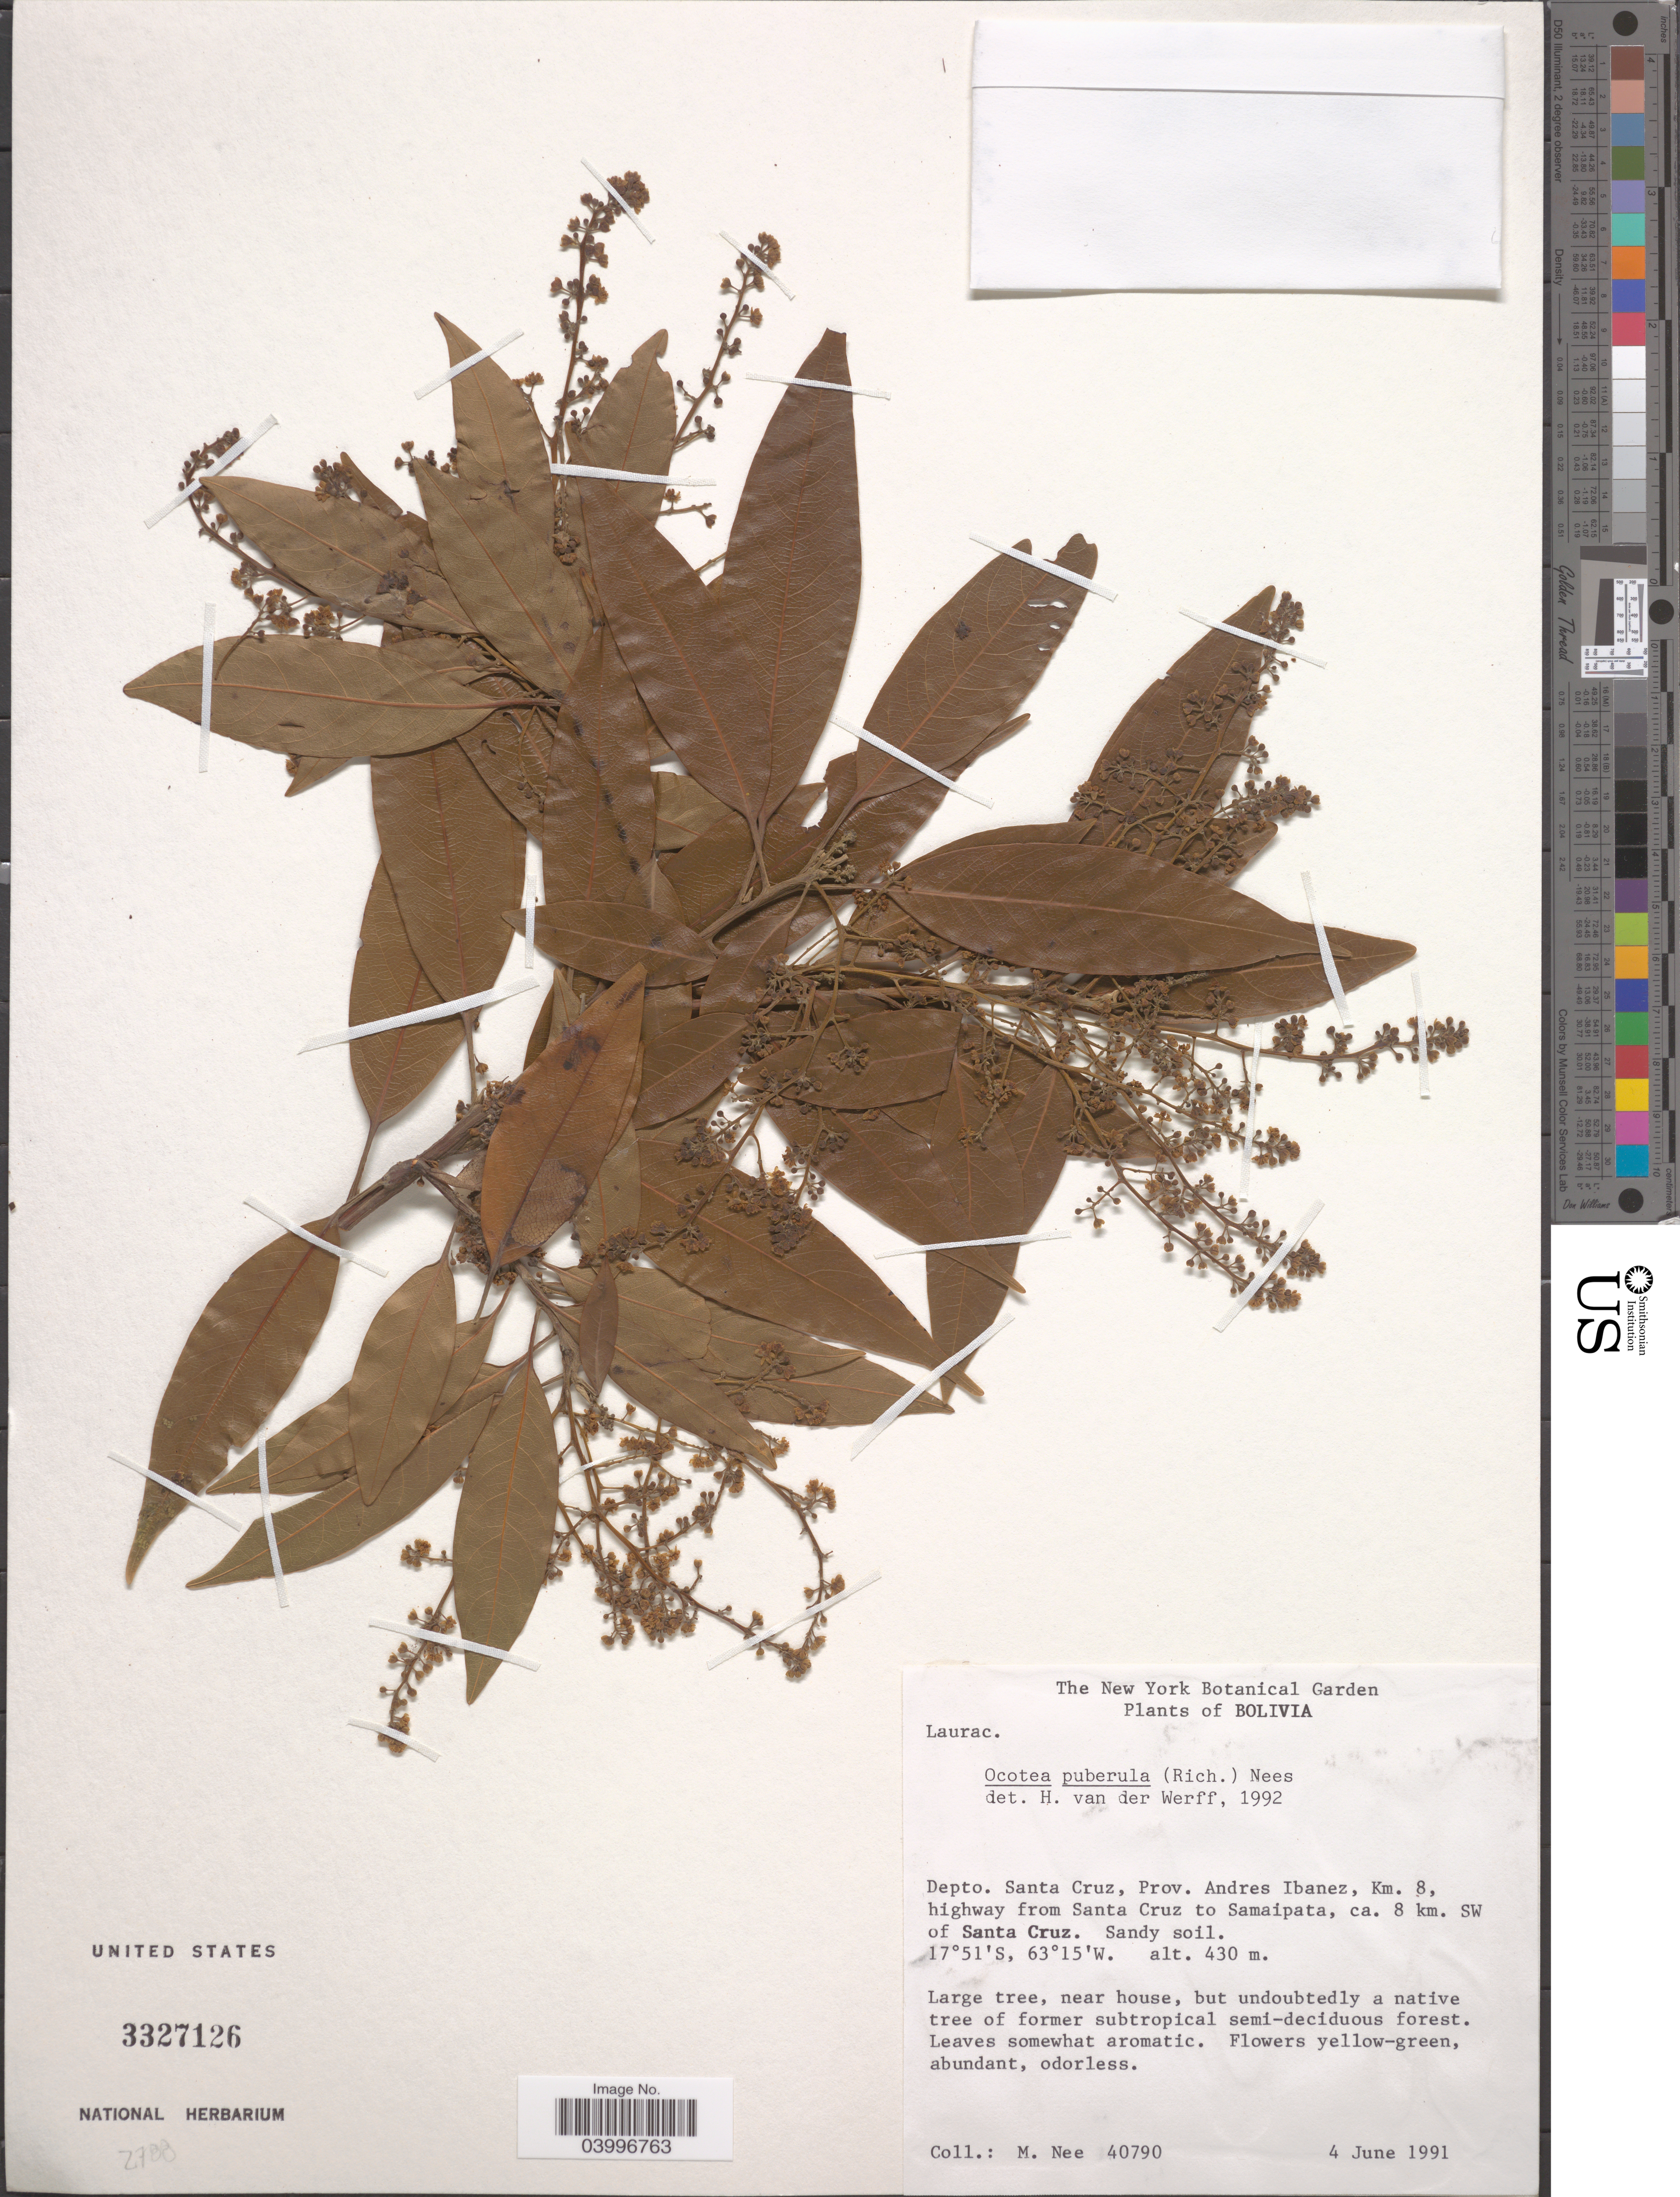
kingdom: Plantae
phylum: Tracheophyta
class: Magnoliopsida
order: Laurales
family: Lauraceae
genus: Ocotea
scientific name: Ocotea puberula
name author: (Rich.) Nees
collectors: M. Nee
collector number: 40790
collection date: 1991-06-04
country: Bolivia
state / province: Santa Cruz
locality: Depto. Santa Cruz, Prov. Andres Ibanez, Km. 8, highway from Santa Cruz to Samaipata, ca. 8 km. SW of Santa Cruz.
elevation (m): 430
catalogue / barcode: US 3327126